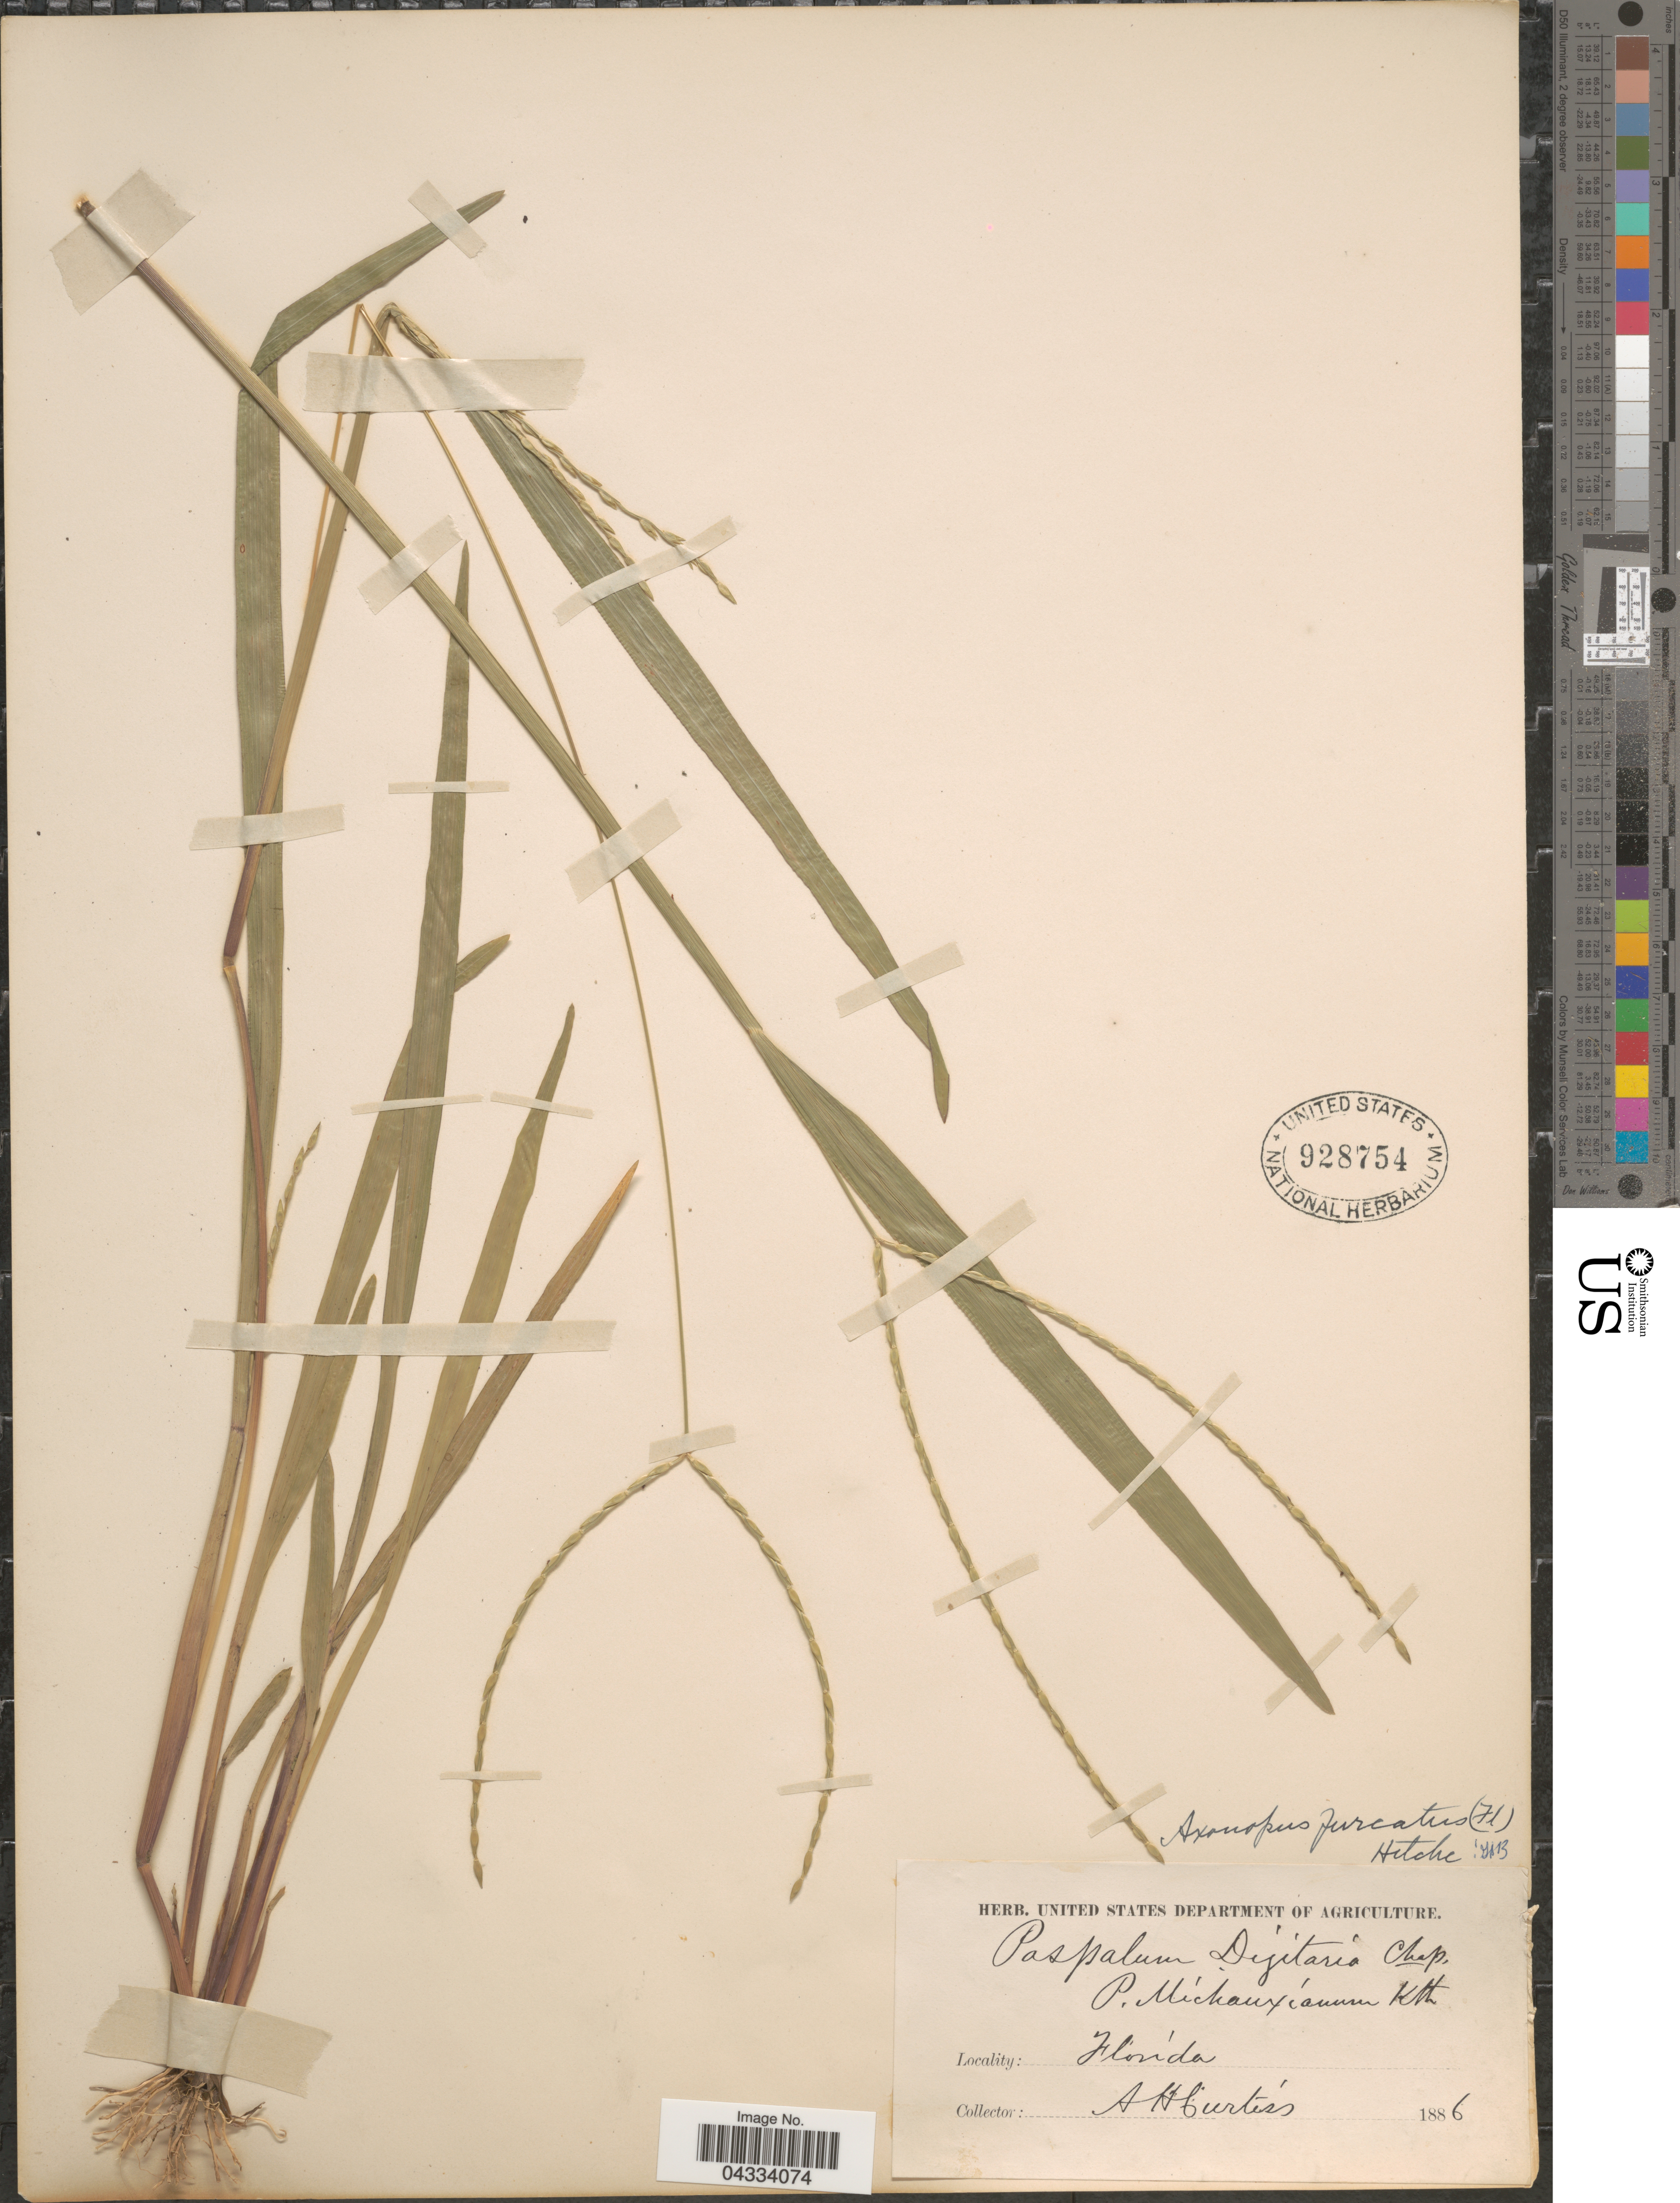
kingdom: Plantae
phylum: Tracheophyta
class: Liliopsida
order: Poales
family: Poaceae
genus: Axonopus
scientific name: Axonopus furcatus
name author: (Flüggé) Hitchc.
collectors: A. H. Curtiss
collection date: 1886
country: United States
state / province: Florida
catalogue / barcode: US 928754